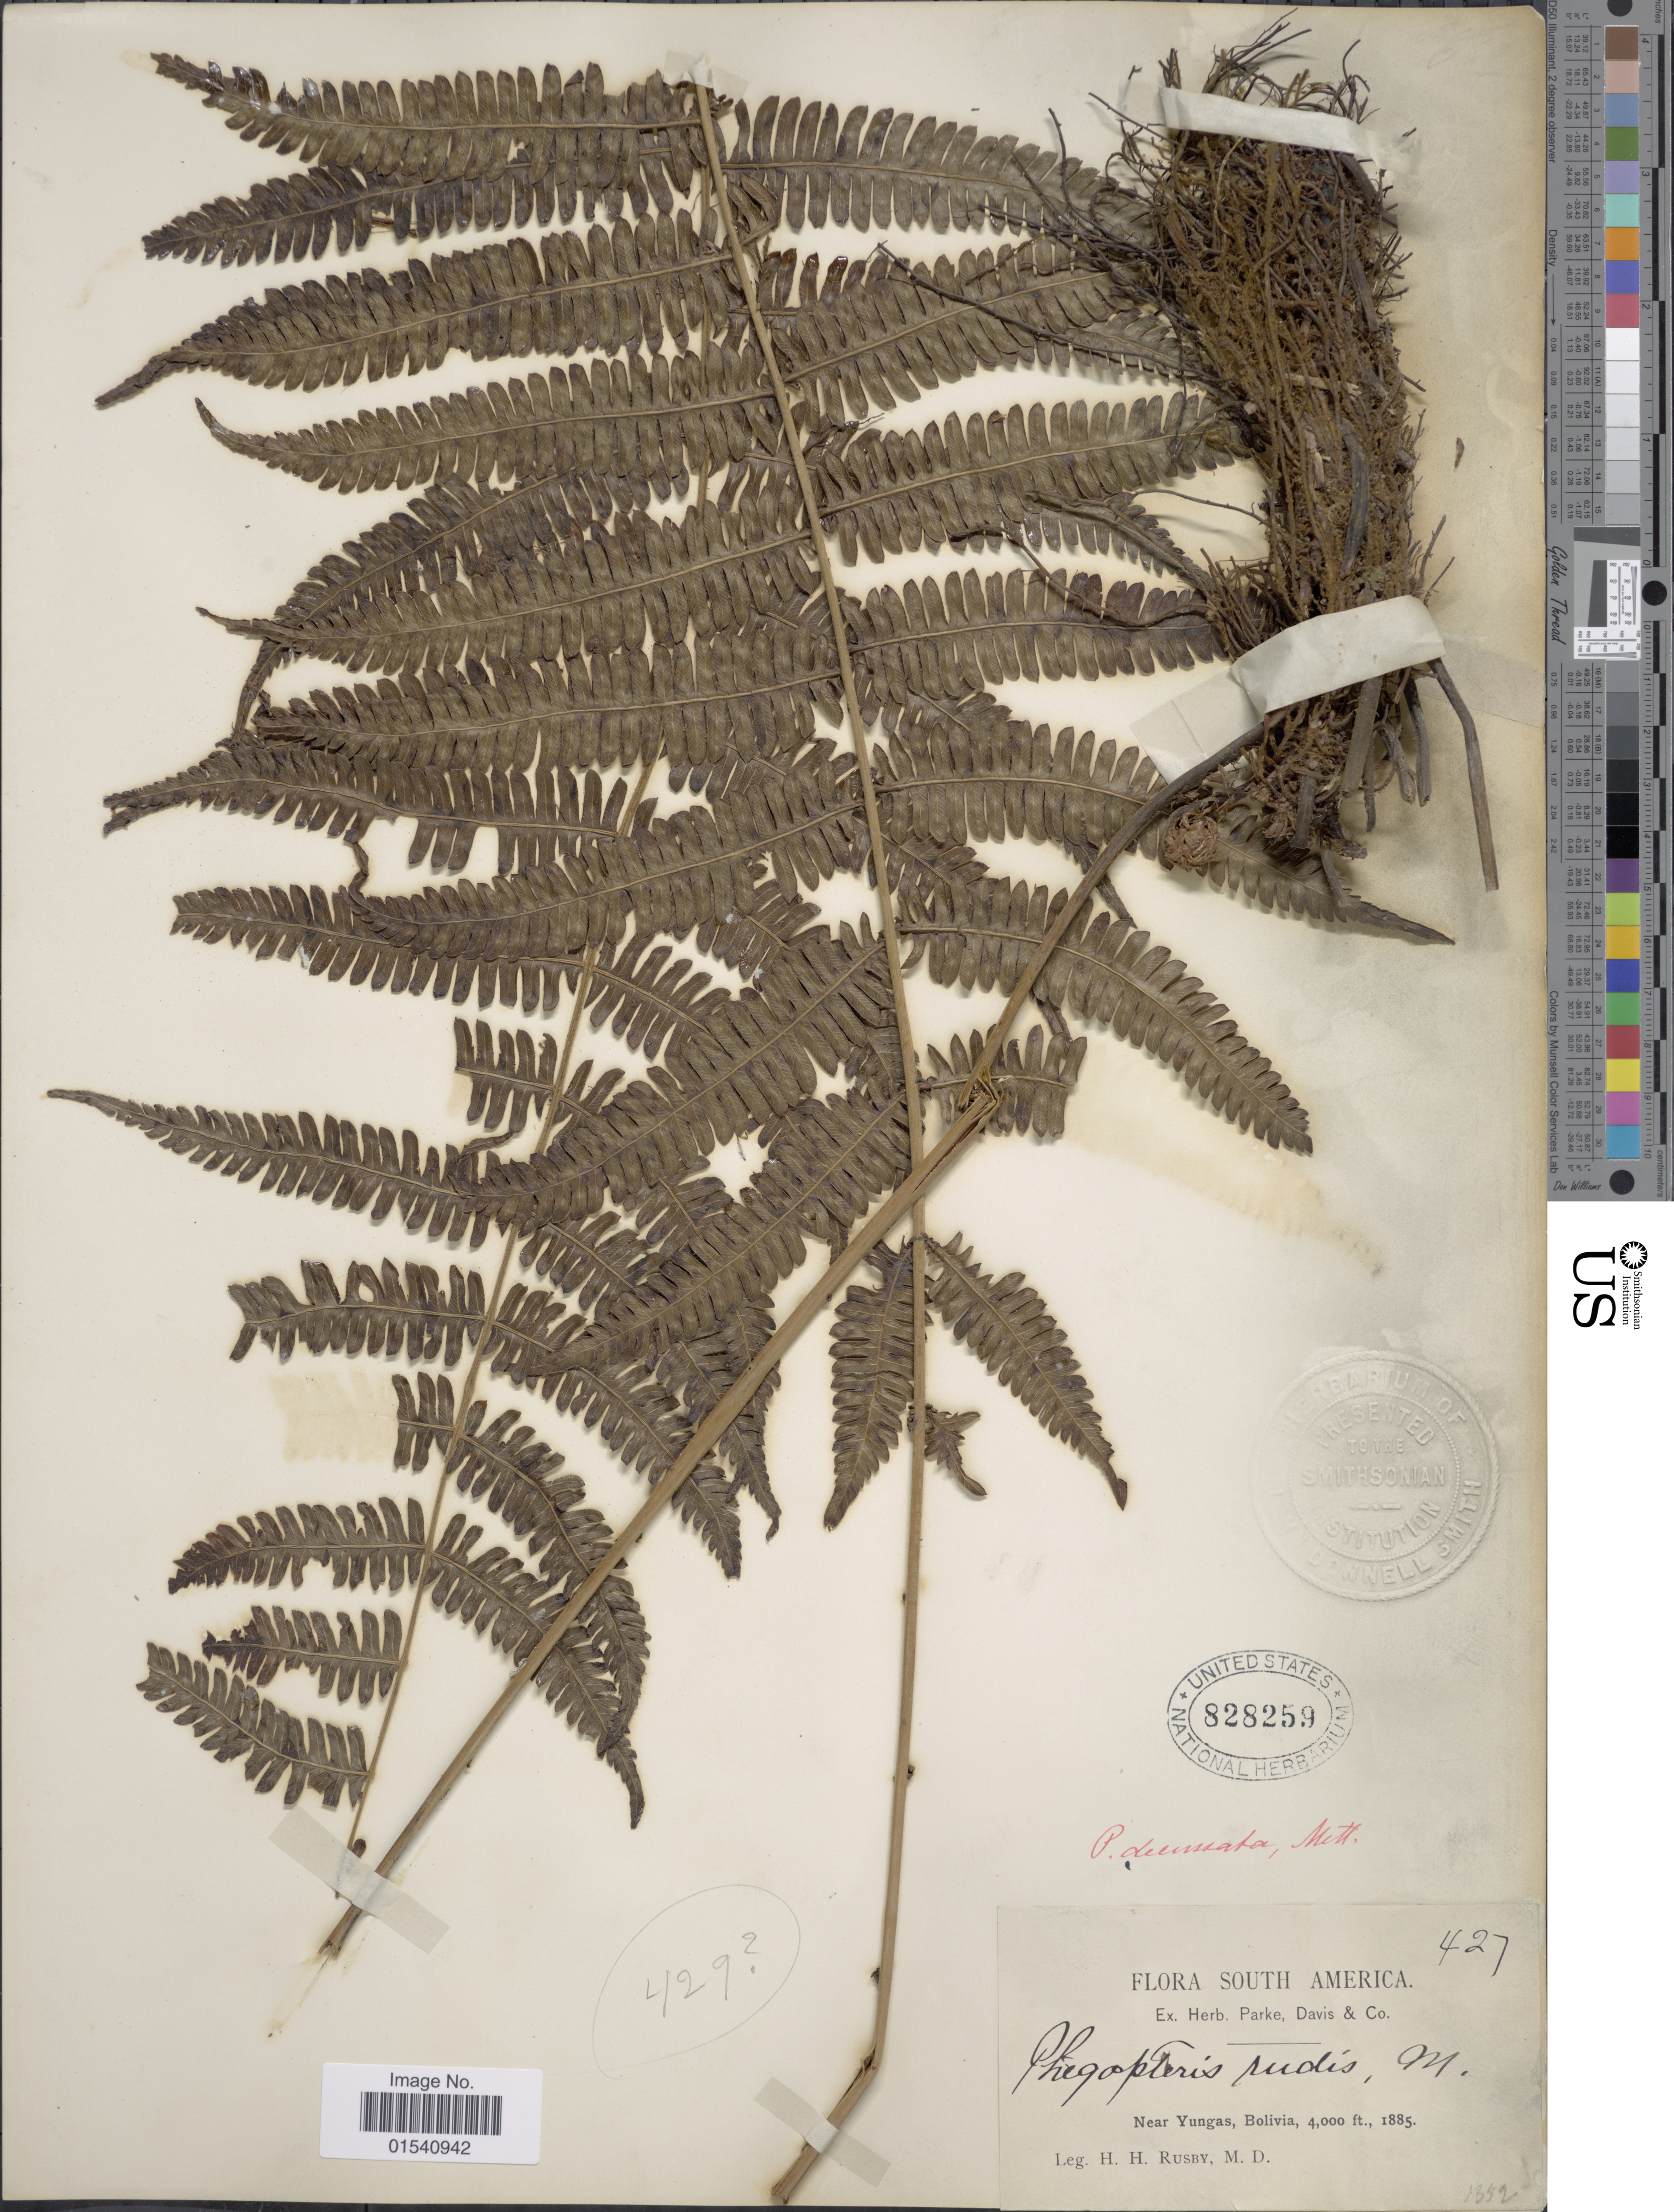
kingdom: Plantae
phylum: Tracheophyta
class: Polypodiopsida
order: Polypodiales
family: Thelypteridaceae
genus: Amauropelta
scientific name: Amauropelta rusbyi (C. Chr.) comb. nov., ined 2015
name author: (C. Chr.)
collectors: H. H. Rusby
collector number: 427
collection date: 1885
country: Bolivia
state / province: La Paz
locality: Near Yungas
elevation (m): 1219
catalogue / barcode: US 828259